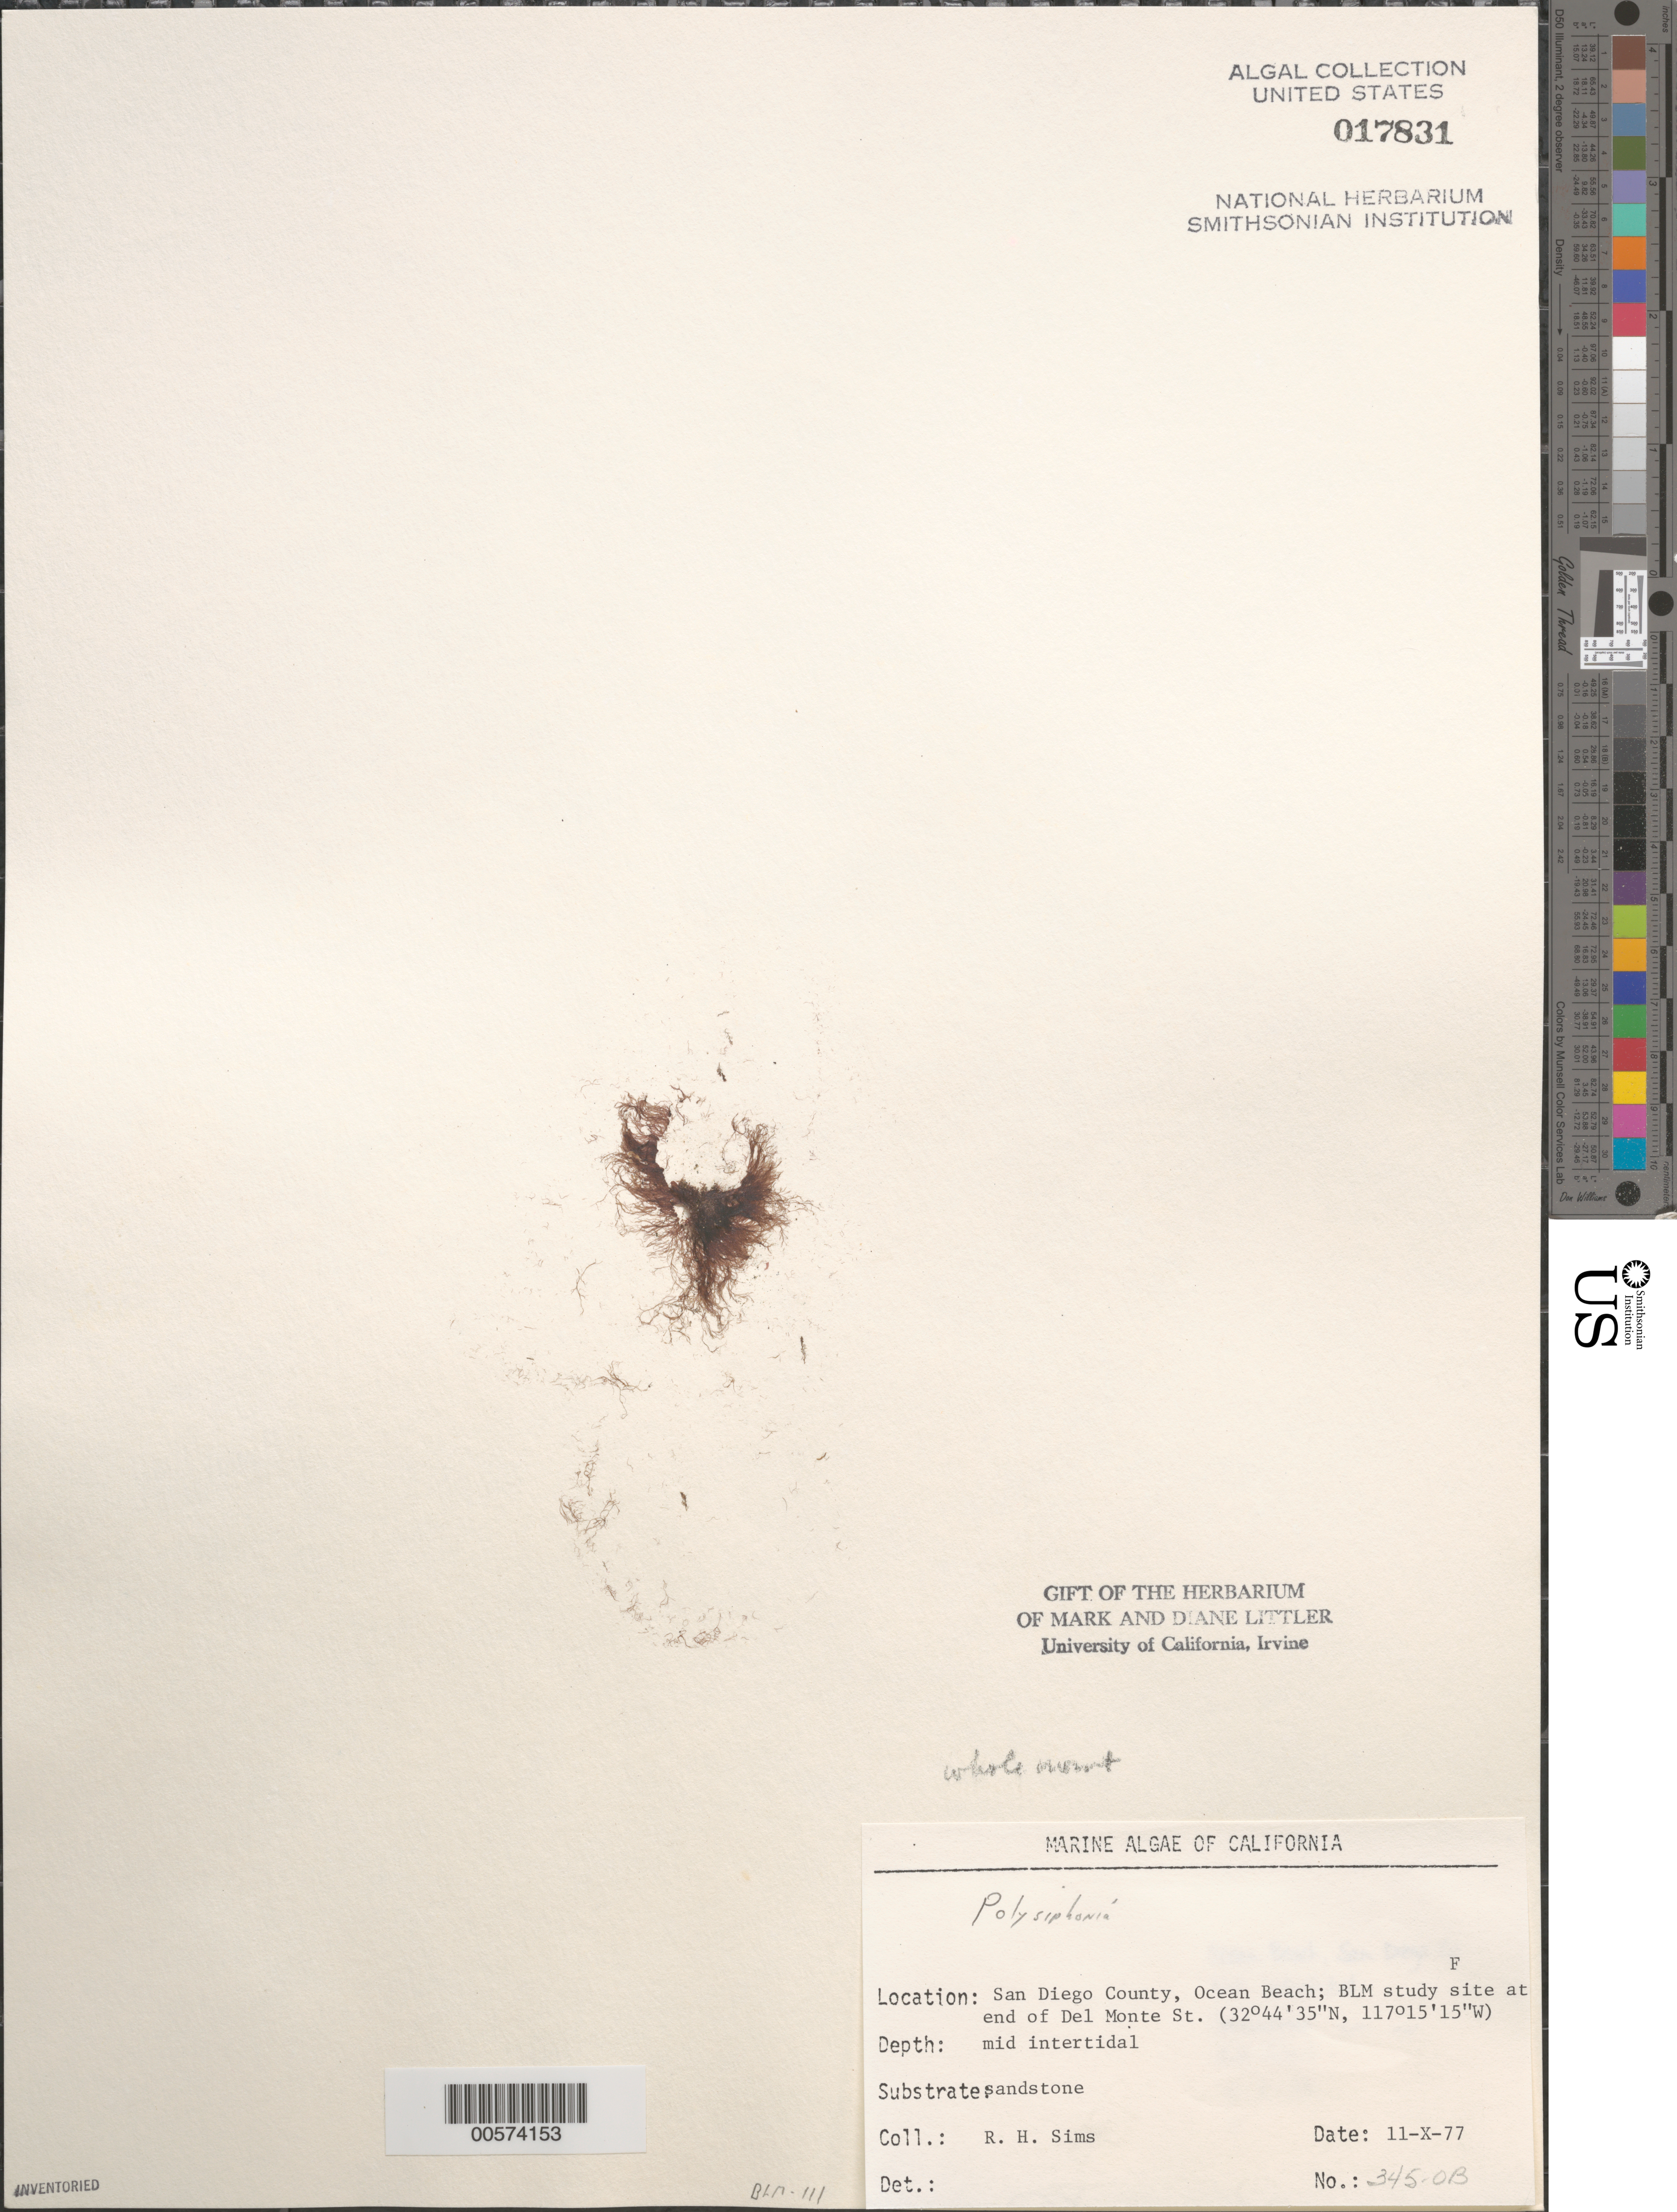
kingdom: Plantae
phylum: Rhodophyta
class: Florideophyceae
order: Ceramiales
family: Rhodomelaceae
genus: Polysiphonia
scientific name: Polysiphonia sp.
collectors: R. H. Sims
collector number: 345-ob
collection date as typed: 11 Oct 1977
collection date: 1977-10-11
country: United States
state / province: California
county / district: San Diego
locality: Ocean Beach, end of Del Monte Street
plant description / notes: BLM-SOCALBIGHT Rocky Intertidal Survey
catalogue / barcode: US 17831